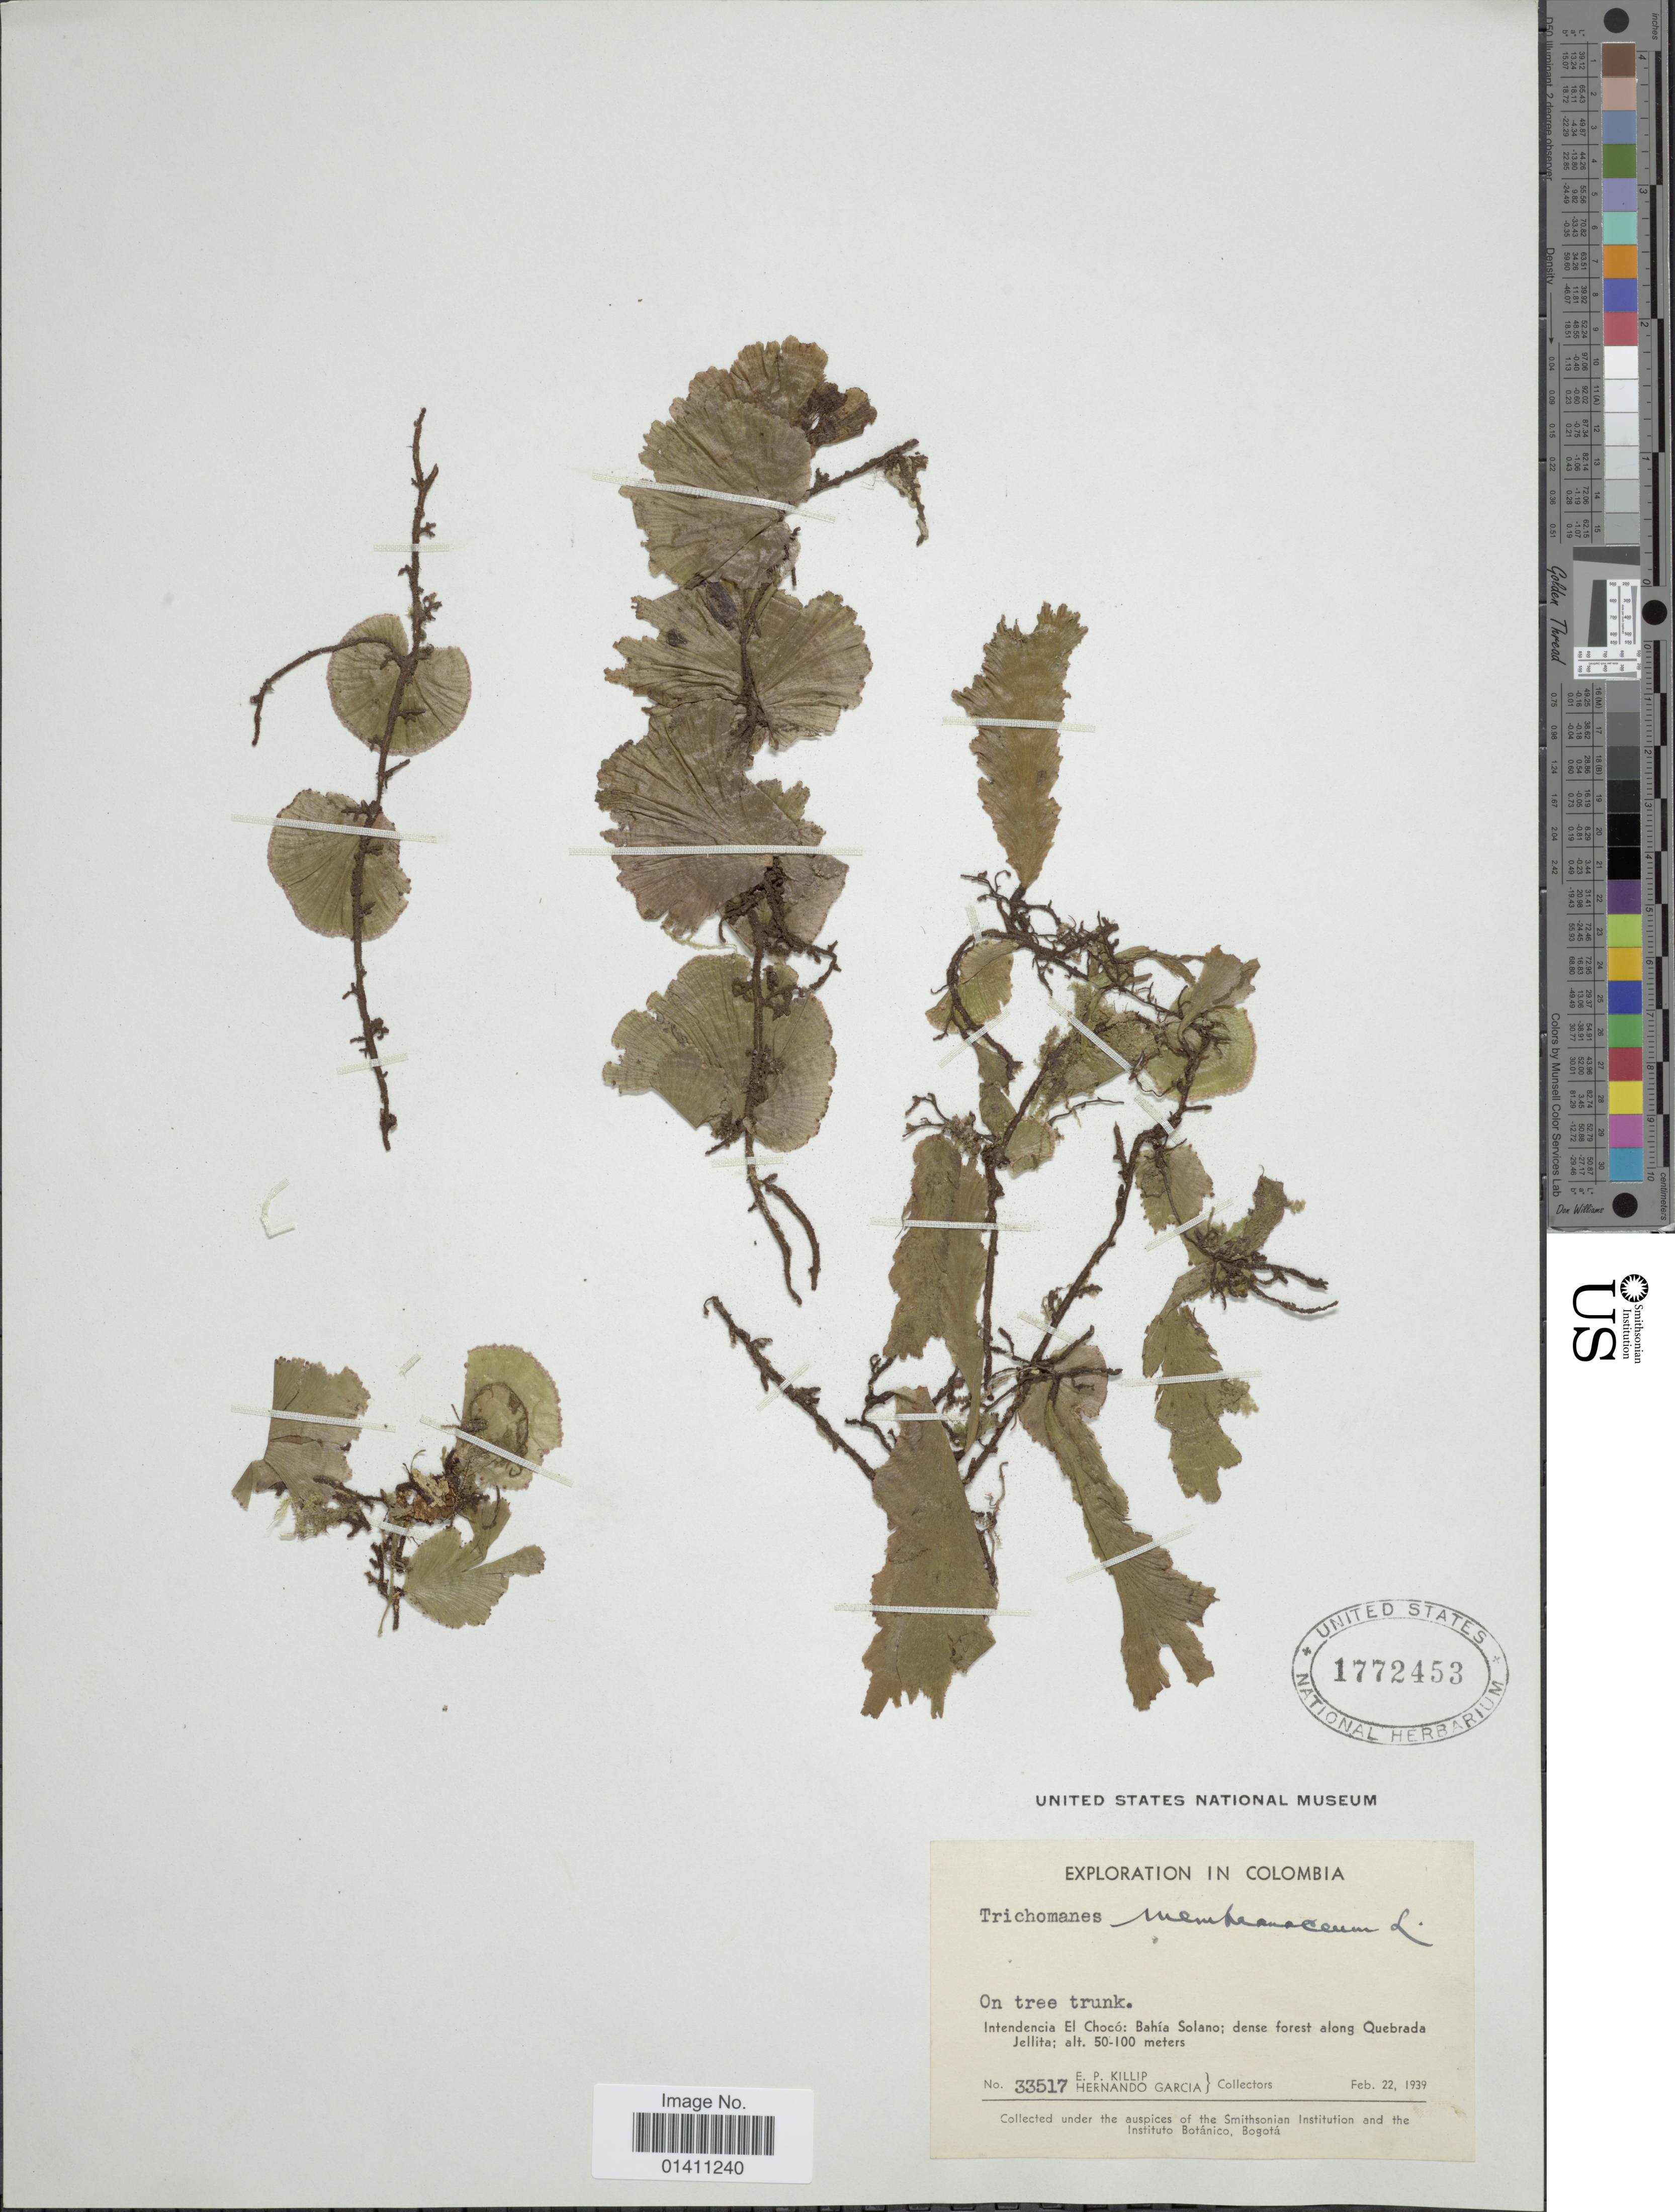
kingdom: Plantae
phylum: Tracheophyta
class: Polypodiopsida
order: Hymenophyllales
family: Hymenophyllaceae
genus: Didymoglossum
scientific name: Didymoglossum membranaceum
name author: (L.) Vareschi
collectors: E. P. Killip & H. Garcia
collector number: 33517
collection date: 1939-02-22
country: Colombia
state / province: Chocó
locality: Intendencia El Choco: Bahia Solanp; dense forest along Quebrada Jellita.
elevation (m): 50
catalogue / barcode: US 1772453